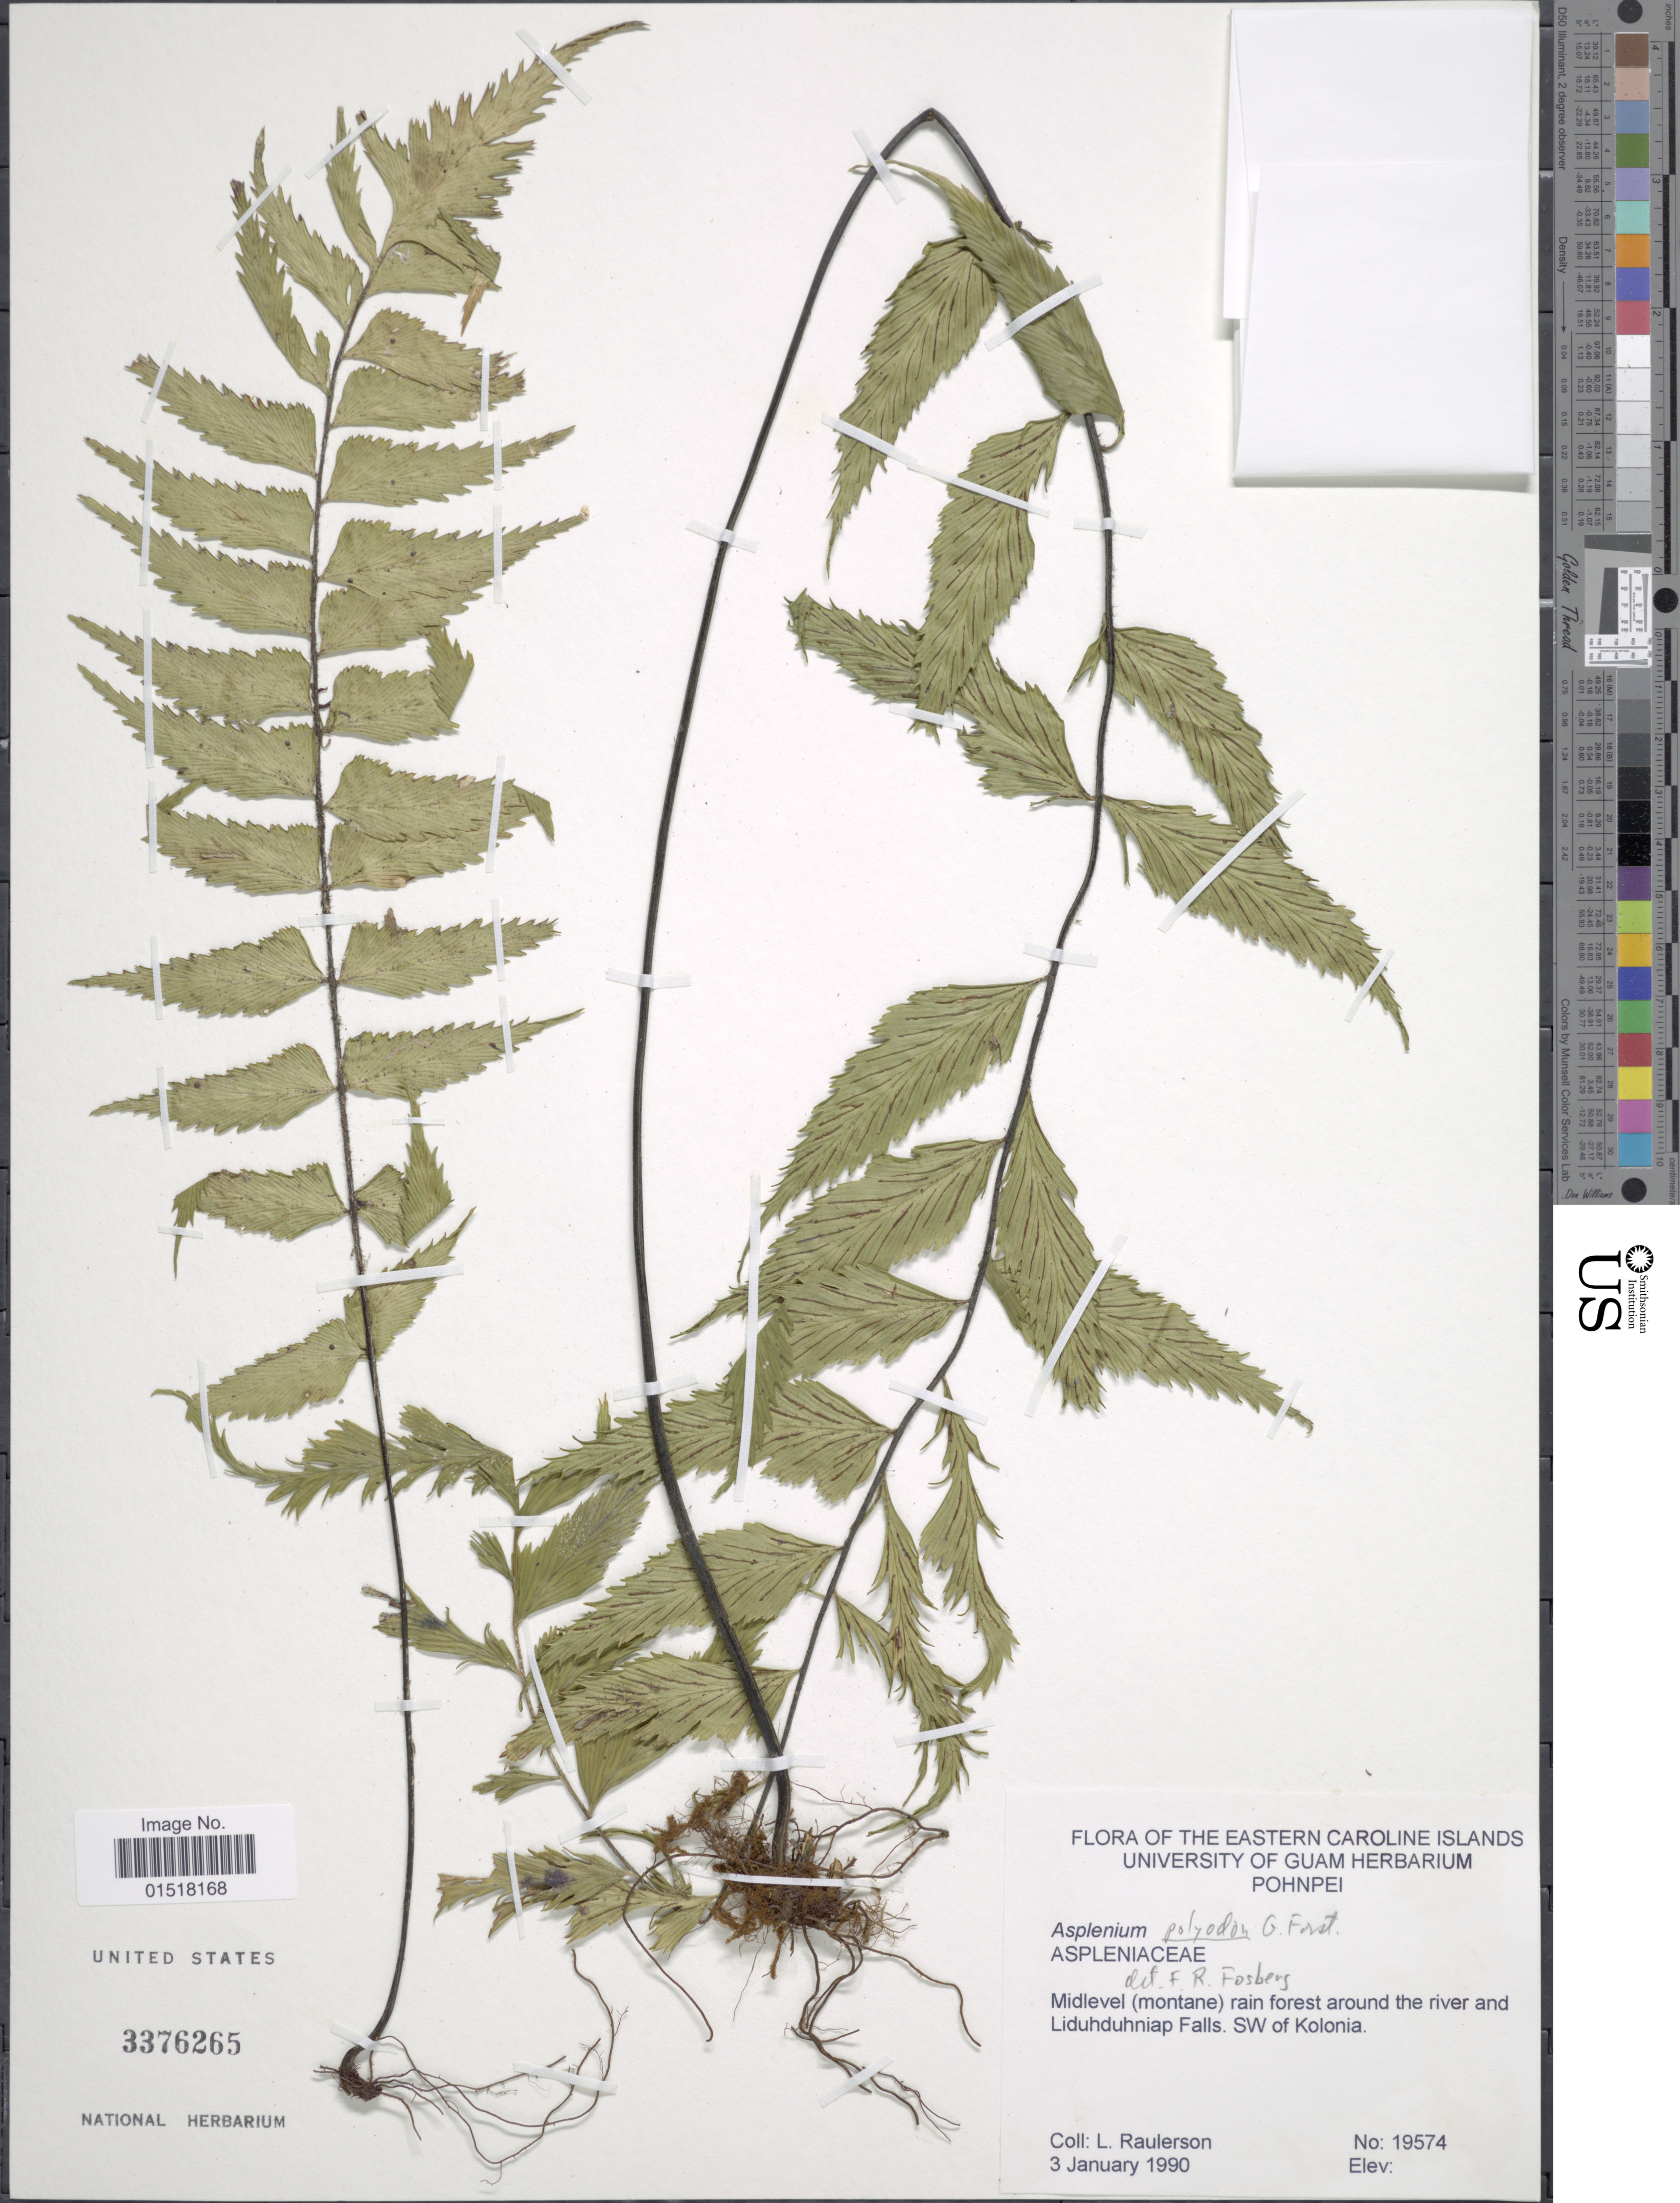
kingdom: Plantae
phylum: Tracheophyta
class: Polypodiopsida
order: Polypodiales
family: Aspleniaceae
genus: Asplenium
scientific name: Asplenium polyodon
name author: G. Forst.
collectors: L. Raulerson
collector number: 19574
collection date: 1990-01-03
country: Micronesia, Federated States of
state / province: Pohnpei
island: Pohnpei [Ponape]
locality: Eastern Caroline Islands. Pohnpei. Midlevel (montane) rain forest around the river and Liduhduhniap Falls. SW of Kolonia.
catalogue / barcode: US 3376265